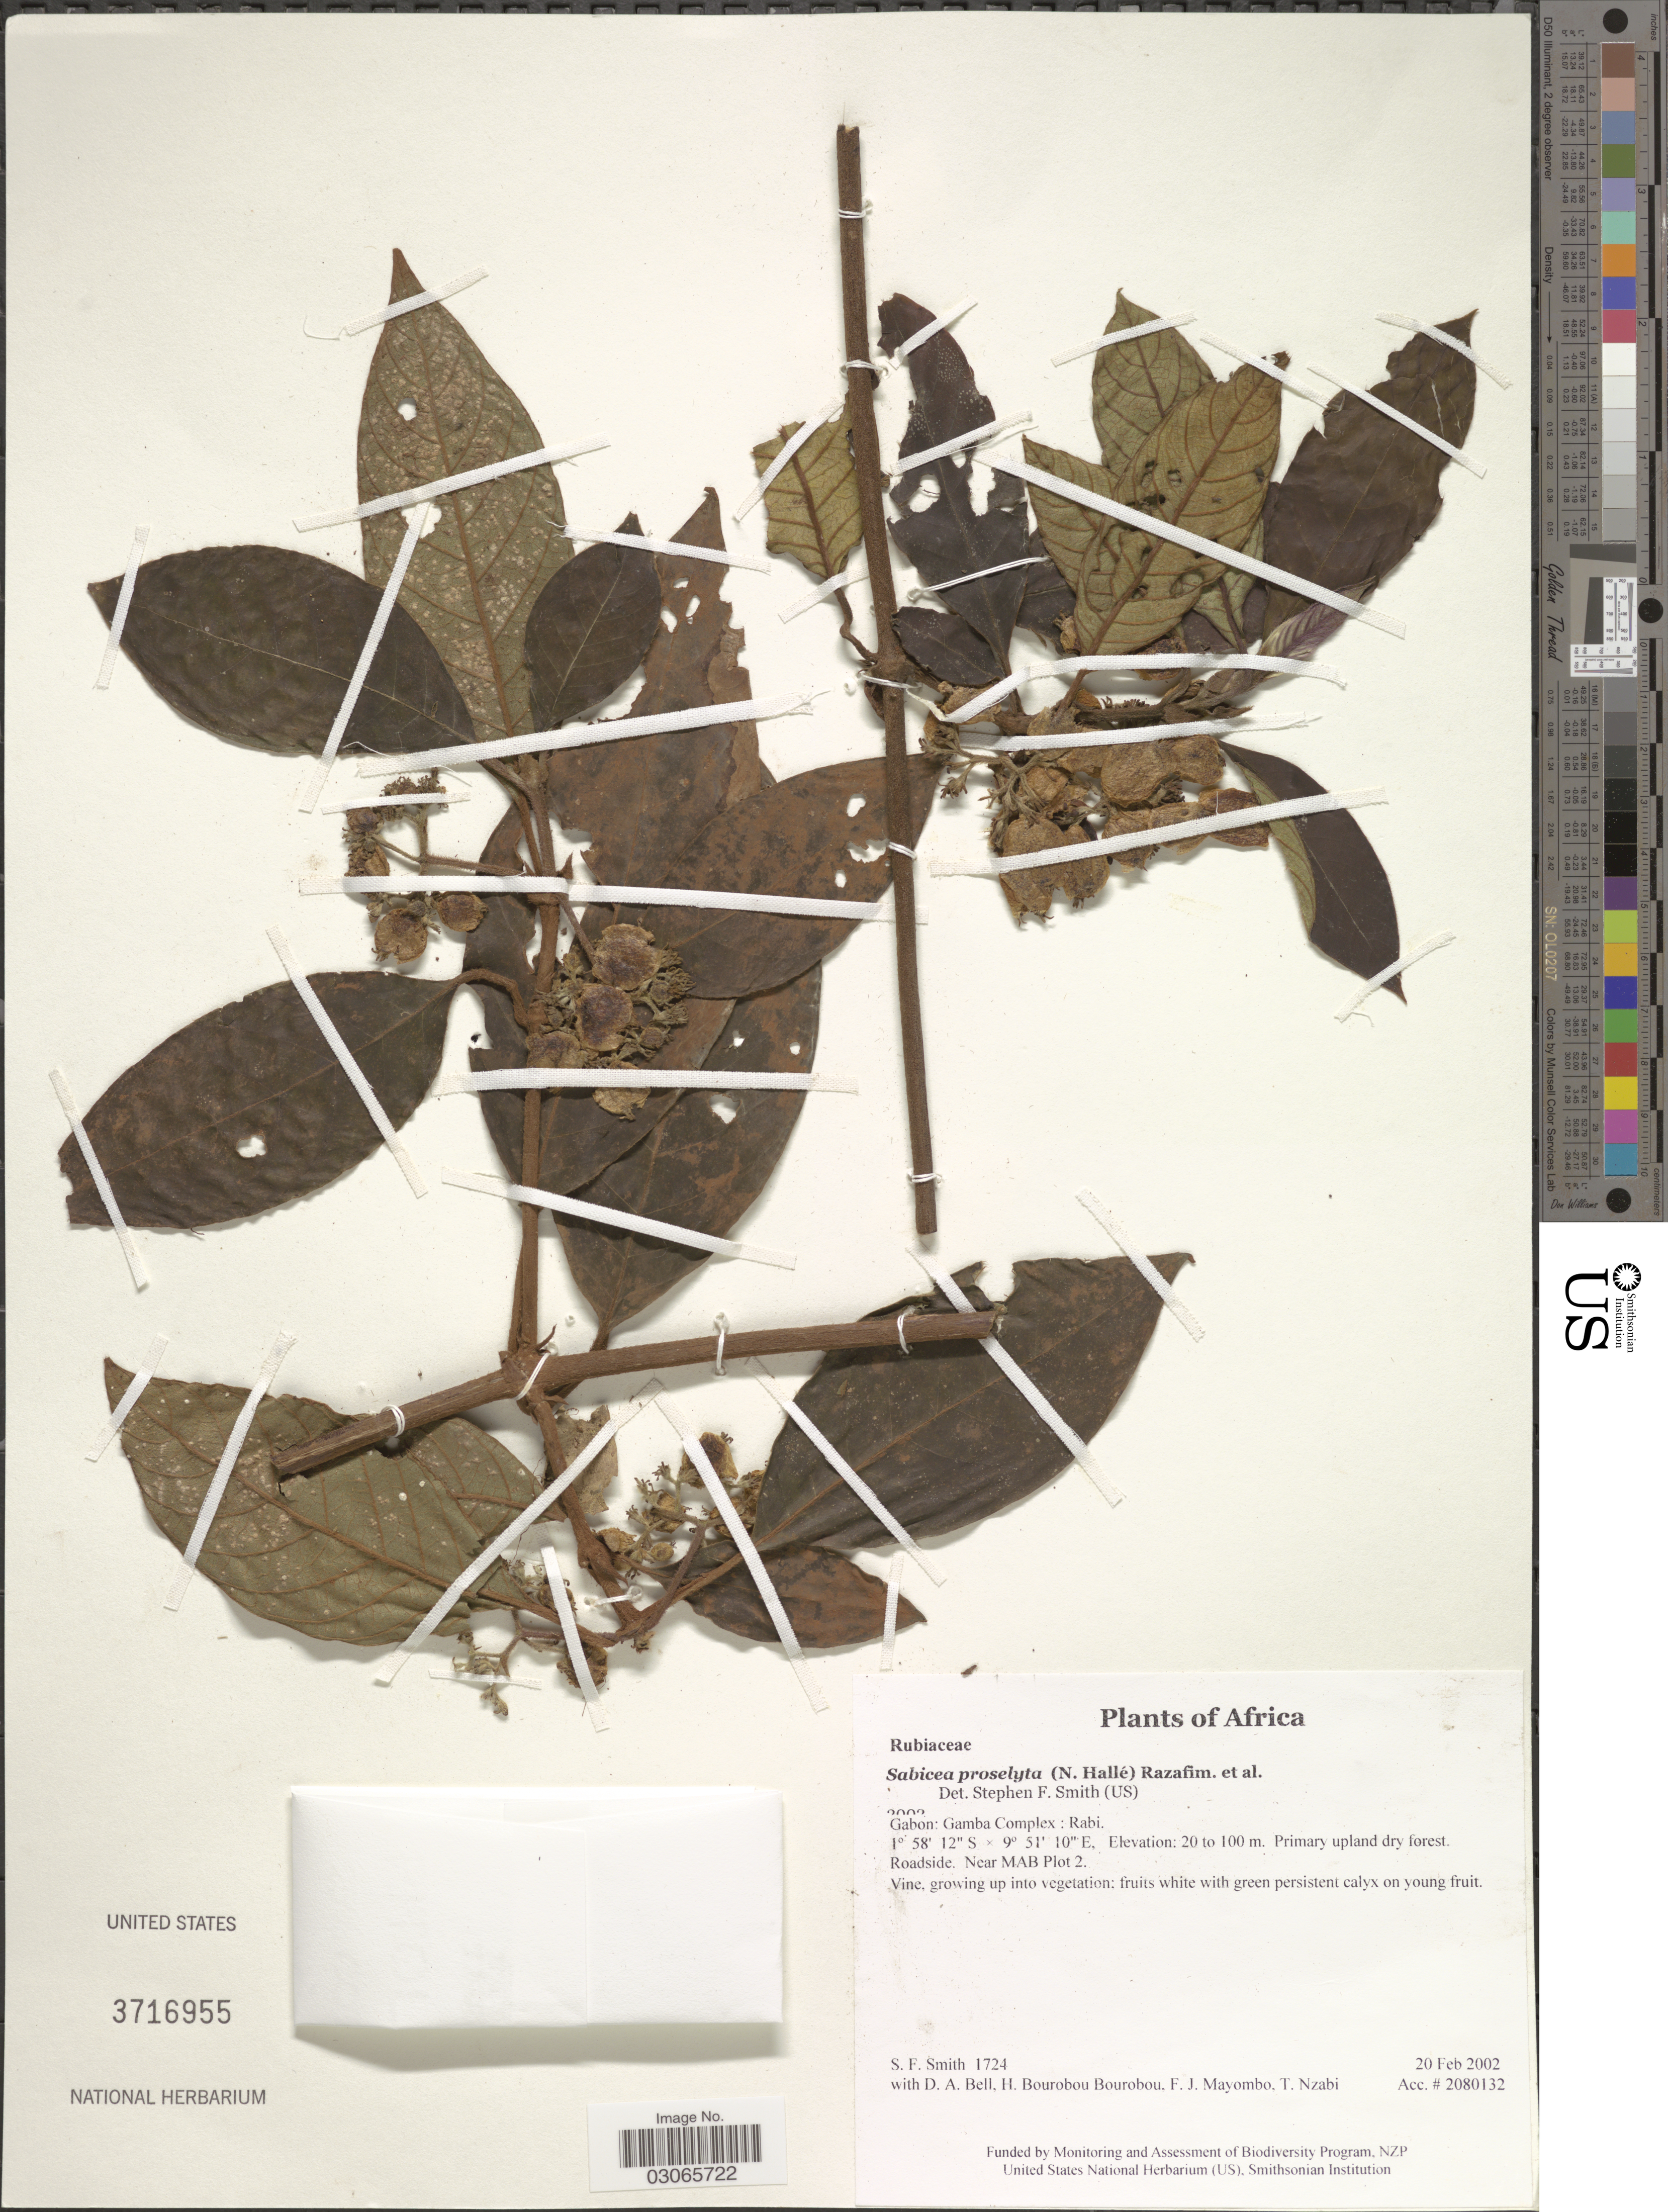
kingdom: Plantae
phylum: Tracheophyta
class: Magnoliopsida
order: Gentianales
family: Rubiaceae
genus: Sabicea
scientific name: Sabicea proselyta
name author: (N. Hallé) Razafim. et al.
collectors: S.F. Smith, D. A. Bell, H. Bourobou Bourobou & F. J. Mayombo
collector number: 1724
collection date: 2002-02-20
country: Gabon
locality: Gamba Complex: Rabi. Near MAB Plot 2.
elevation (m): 20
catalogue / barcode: US 3716955